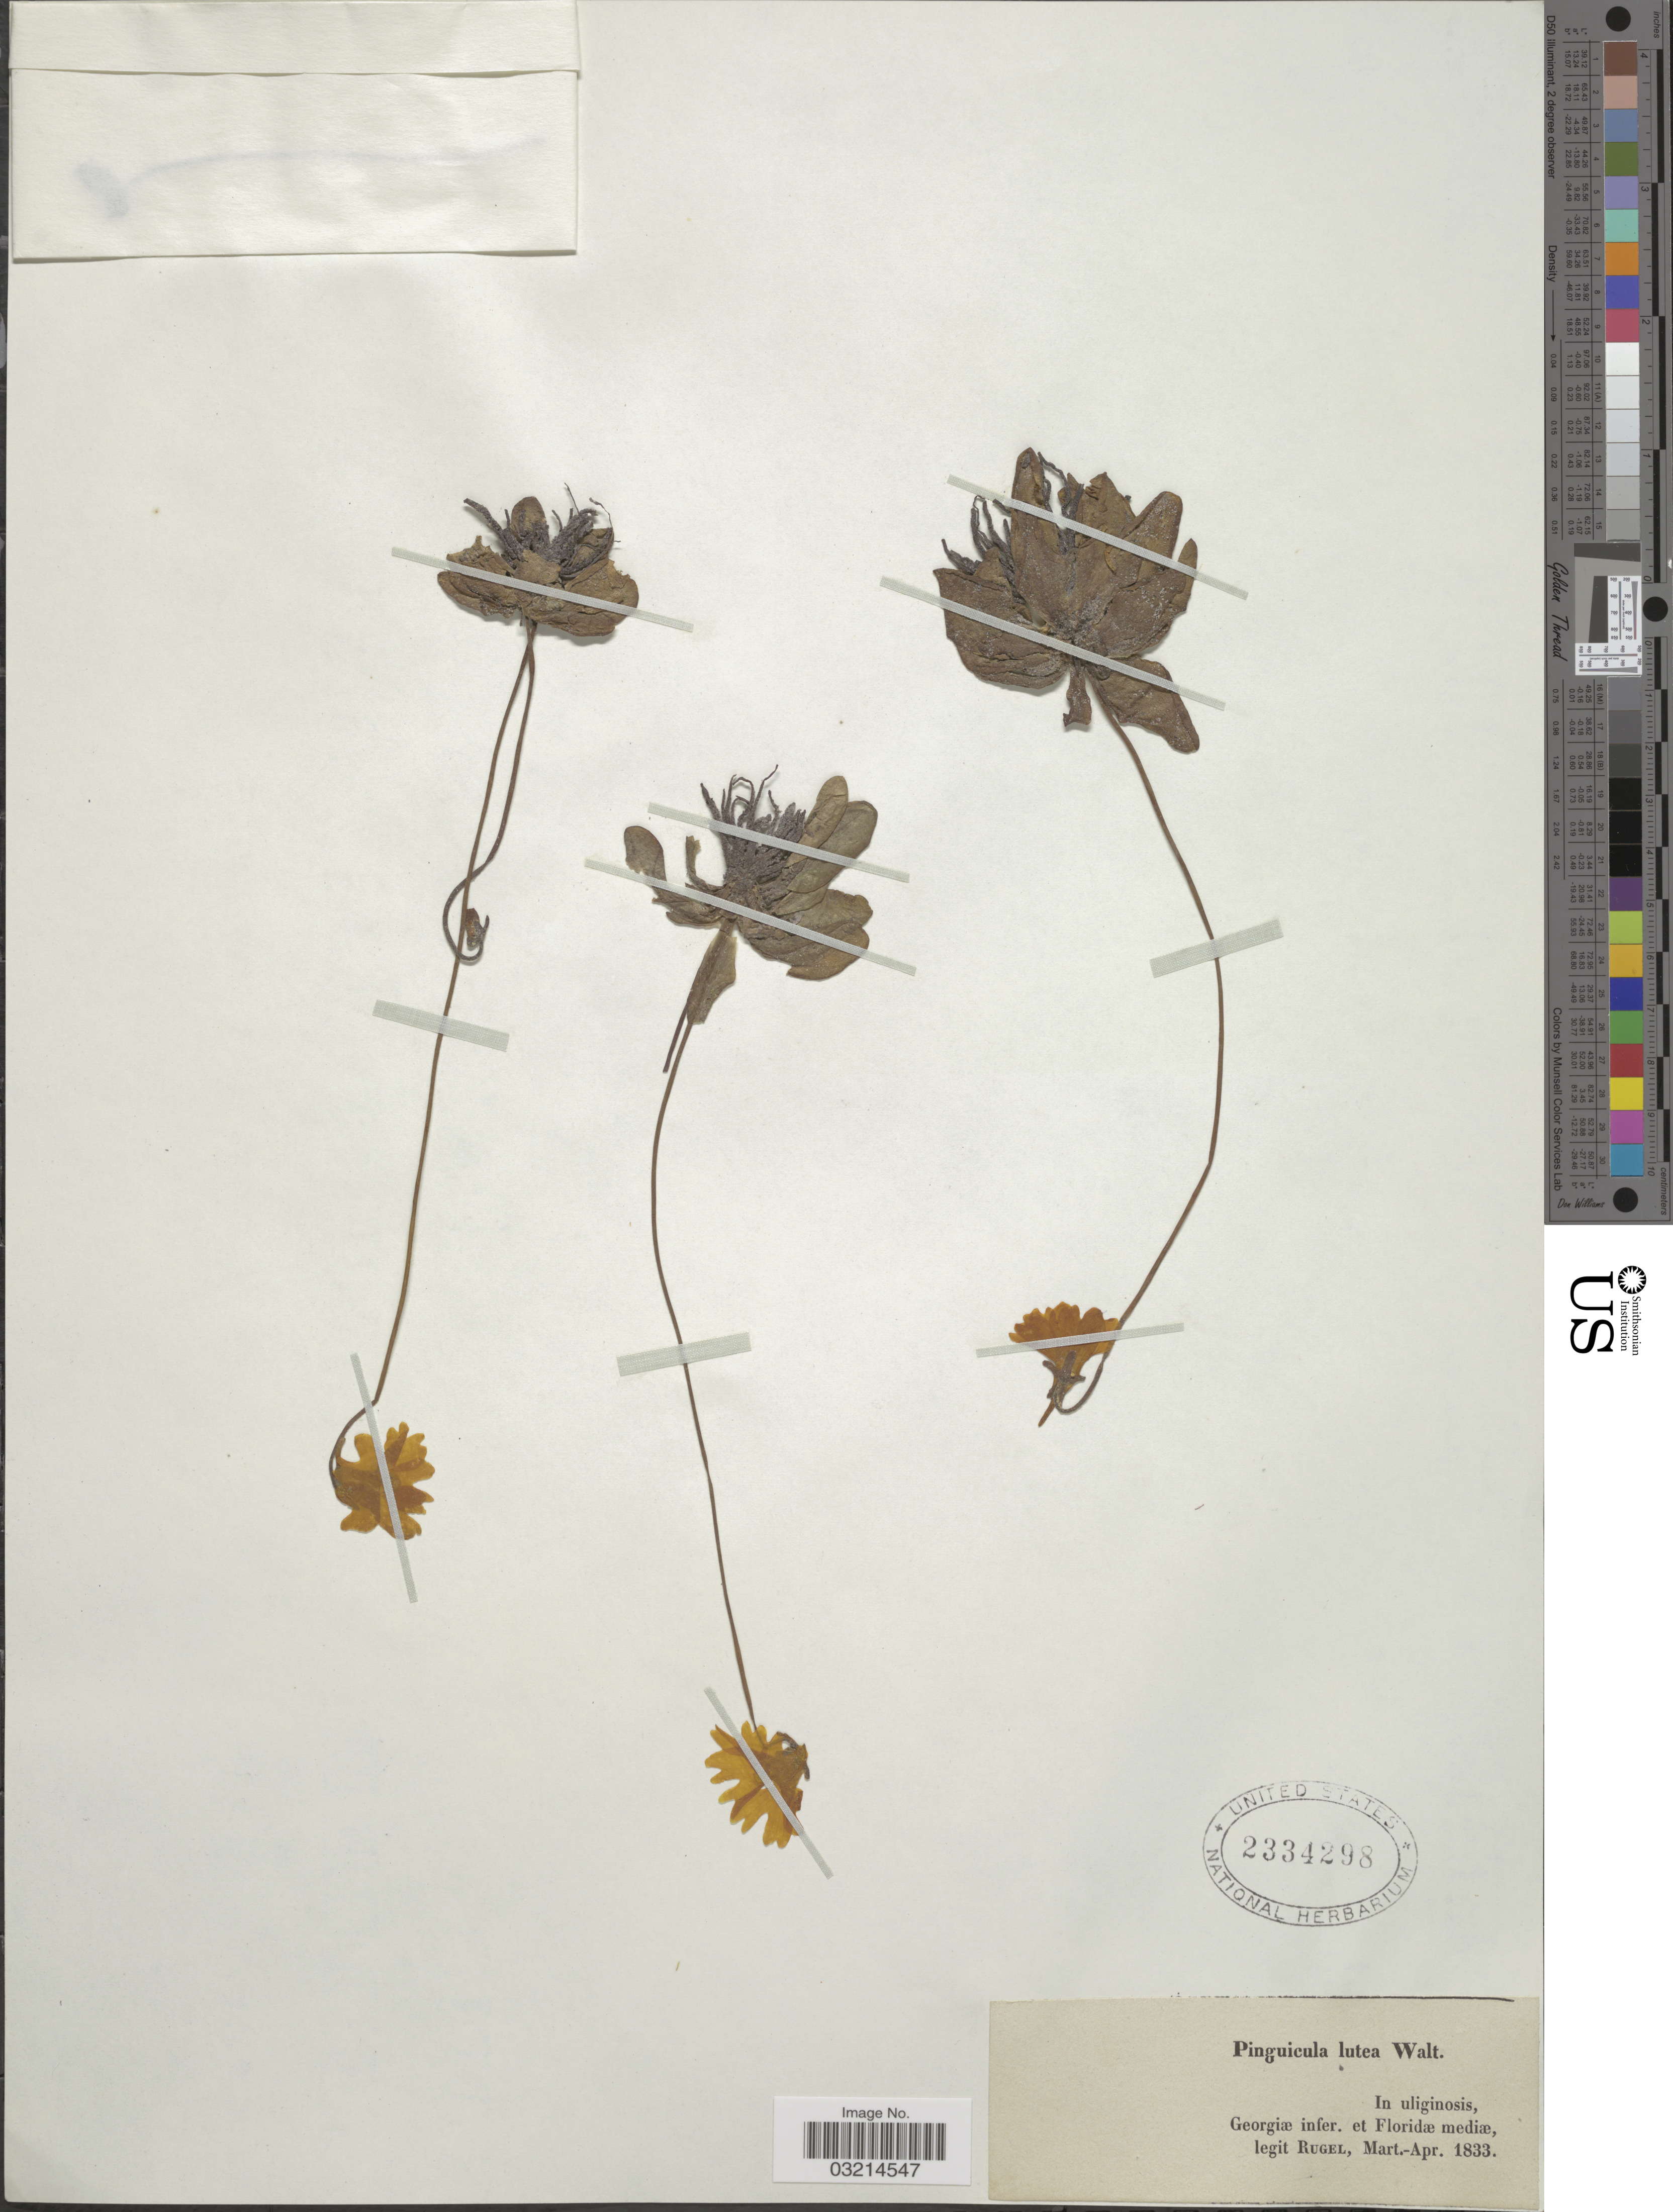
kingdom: Plantae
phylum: Tracheophyta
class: Magnoliopsida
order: Lamiales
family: Lentibulariaceae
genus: Pinguicula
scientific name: Pinguicula lutea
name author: Walter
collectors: Rugel, --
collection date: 1833-03/1833-04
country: United States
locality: In uliginosis, Georgiæ infer. et Floridæ mediæ.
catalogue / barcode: US 2334298